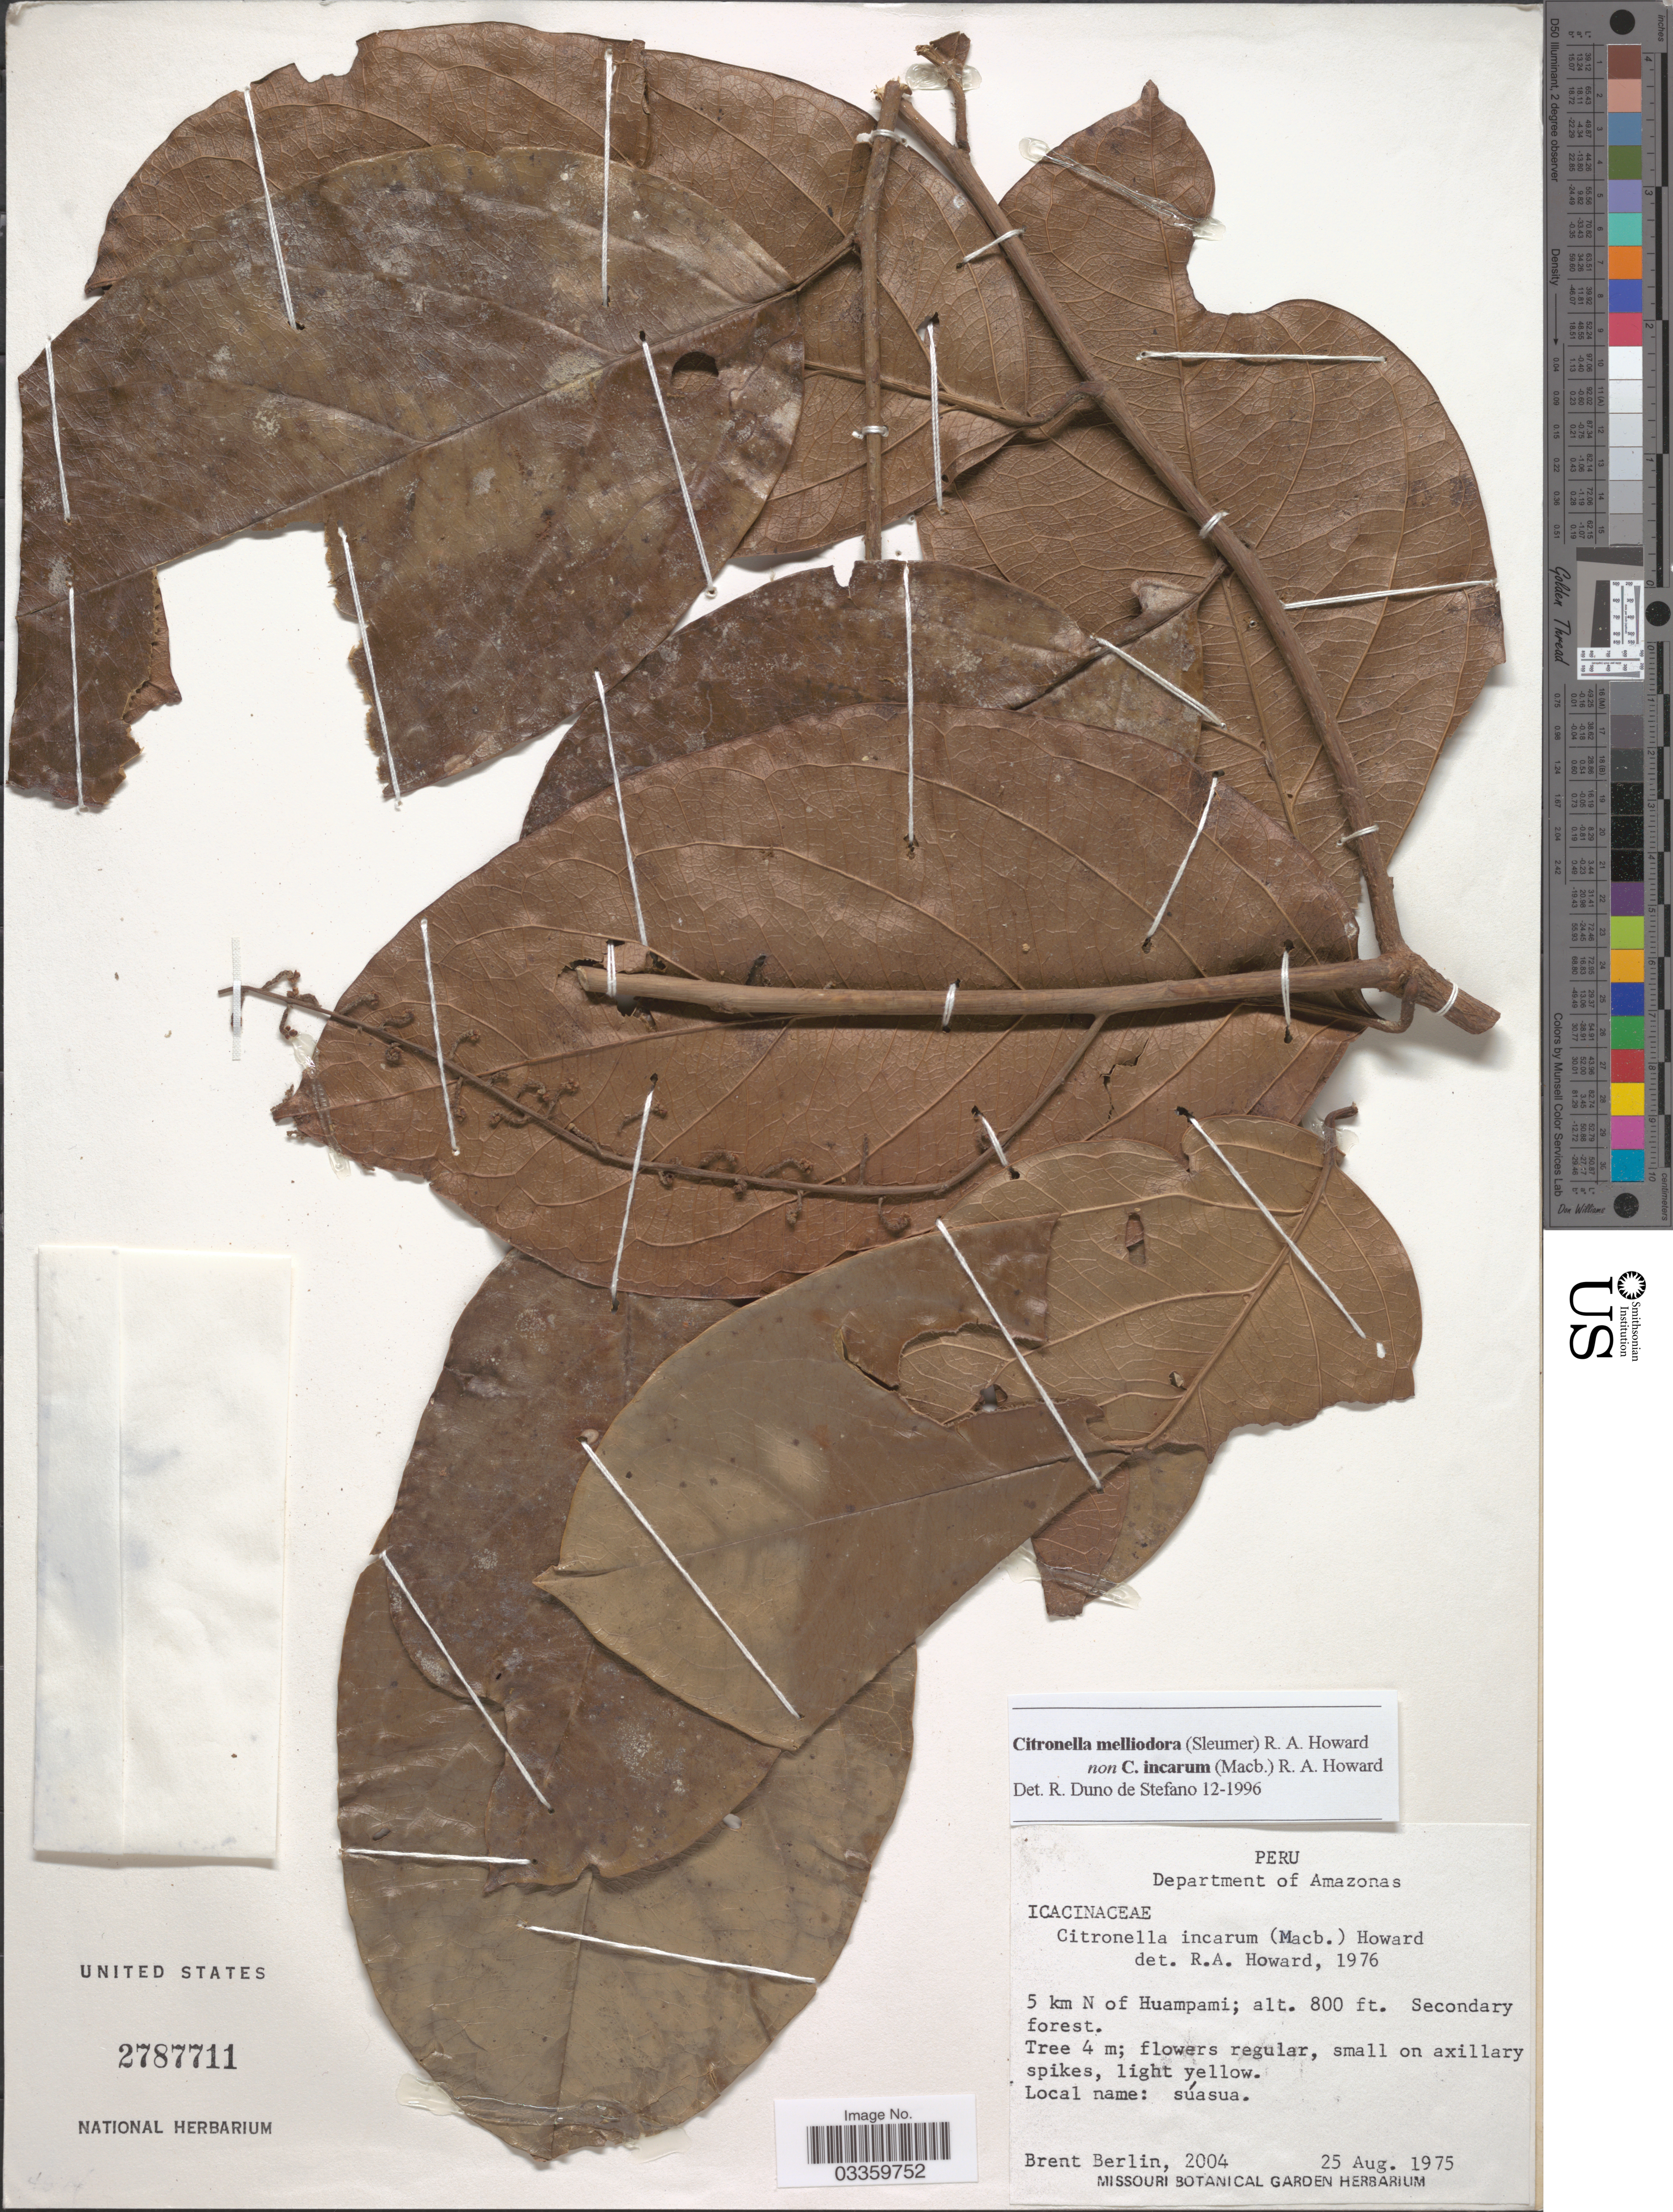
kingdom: Plantae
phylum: Tracheophyta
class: Magnoliopsida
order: Cardiopteridales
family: Cardiopteridaceae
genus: Citronella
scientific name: Citronella melliodora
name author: (Sleumer) R.A. Howard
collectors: B. Berlin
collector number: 2004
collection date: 1975-08-25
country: Peru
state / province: Amazonas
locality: Department of Amazonas, 5 km N of Huampami.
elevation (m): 244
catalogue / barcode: US 2787711